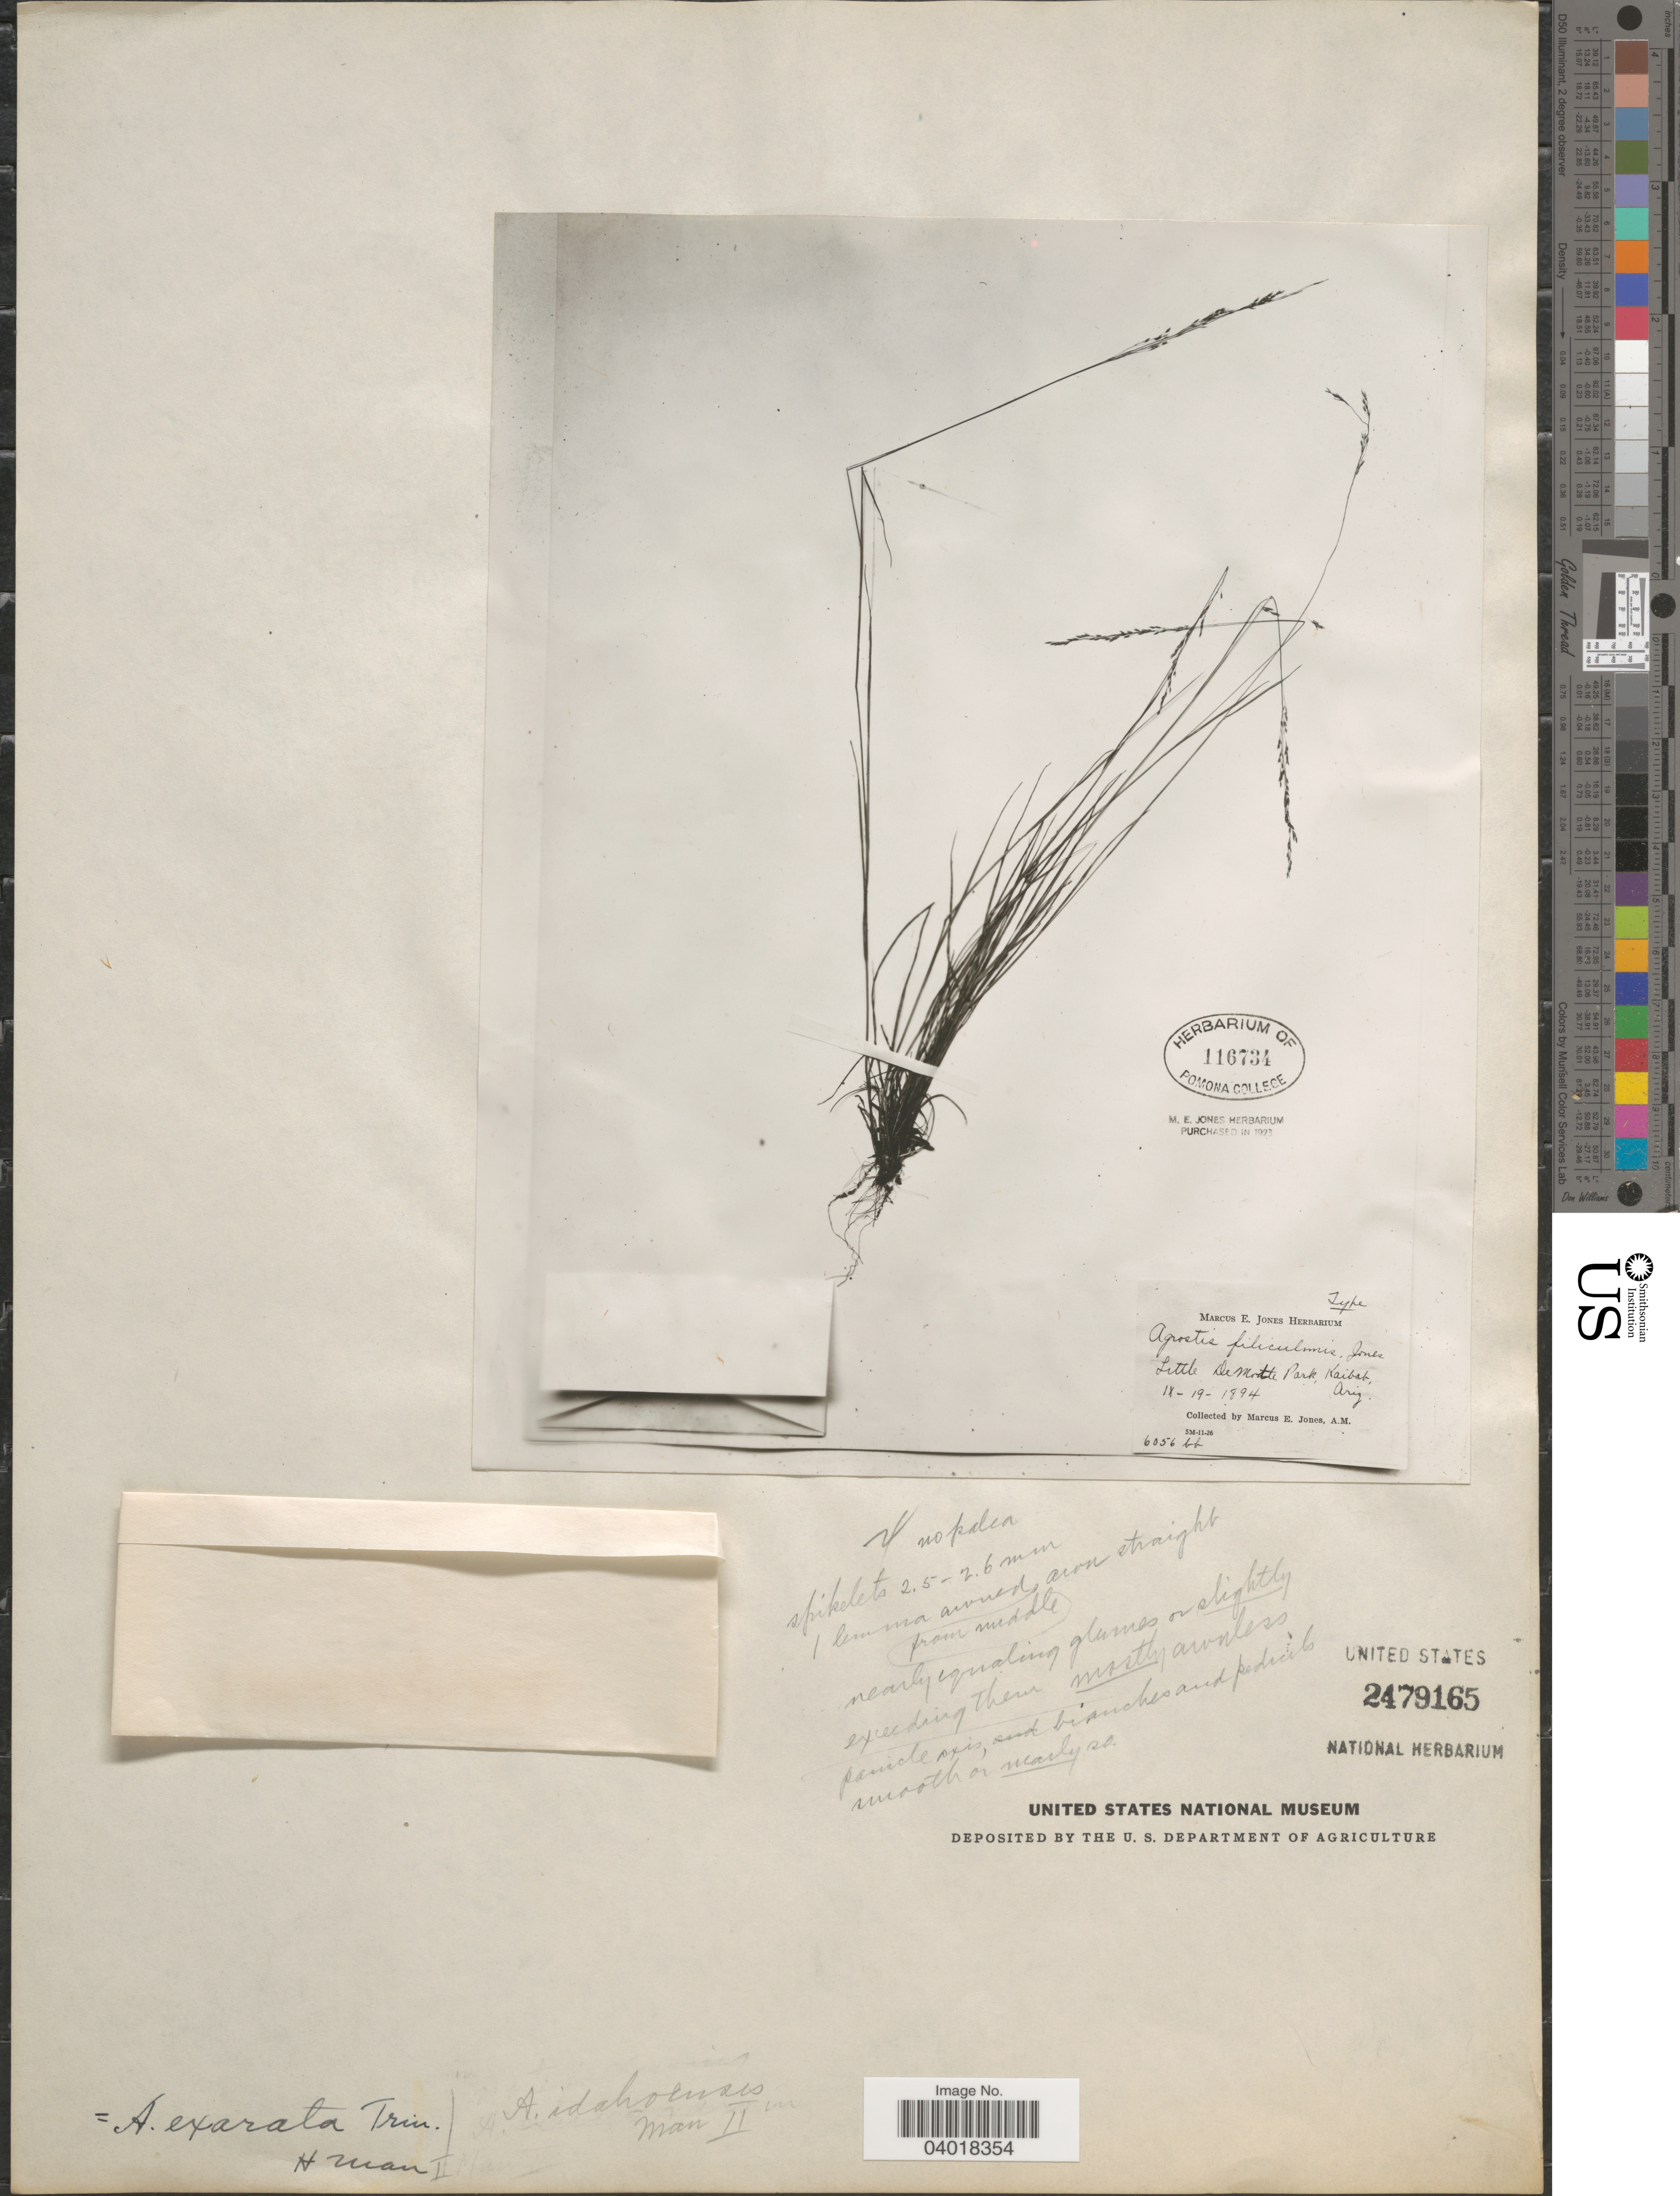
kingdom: Plantae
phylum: Tracheophyta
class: Liliopsida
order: Poales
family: Poaceae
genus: Agrostis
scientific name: Agrostis exarata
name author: Trin.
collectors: M. E. Jones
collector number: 6056bb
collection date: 1894-09-19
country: United States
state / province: Arizona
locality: Little De Motte Park, Kaibab.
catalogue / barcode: US 2479165